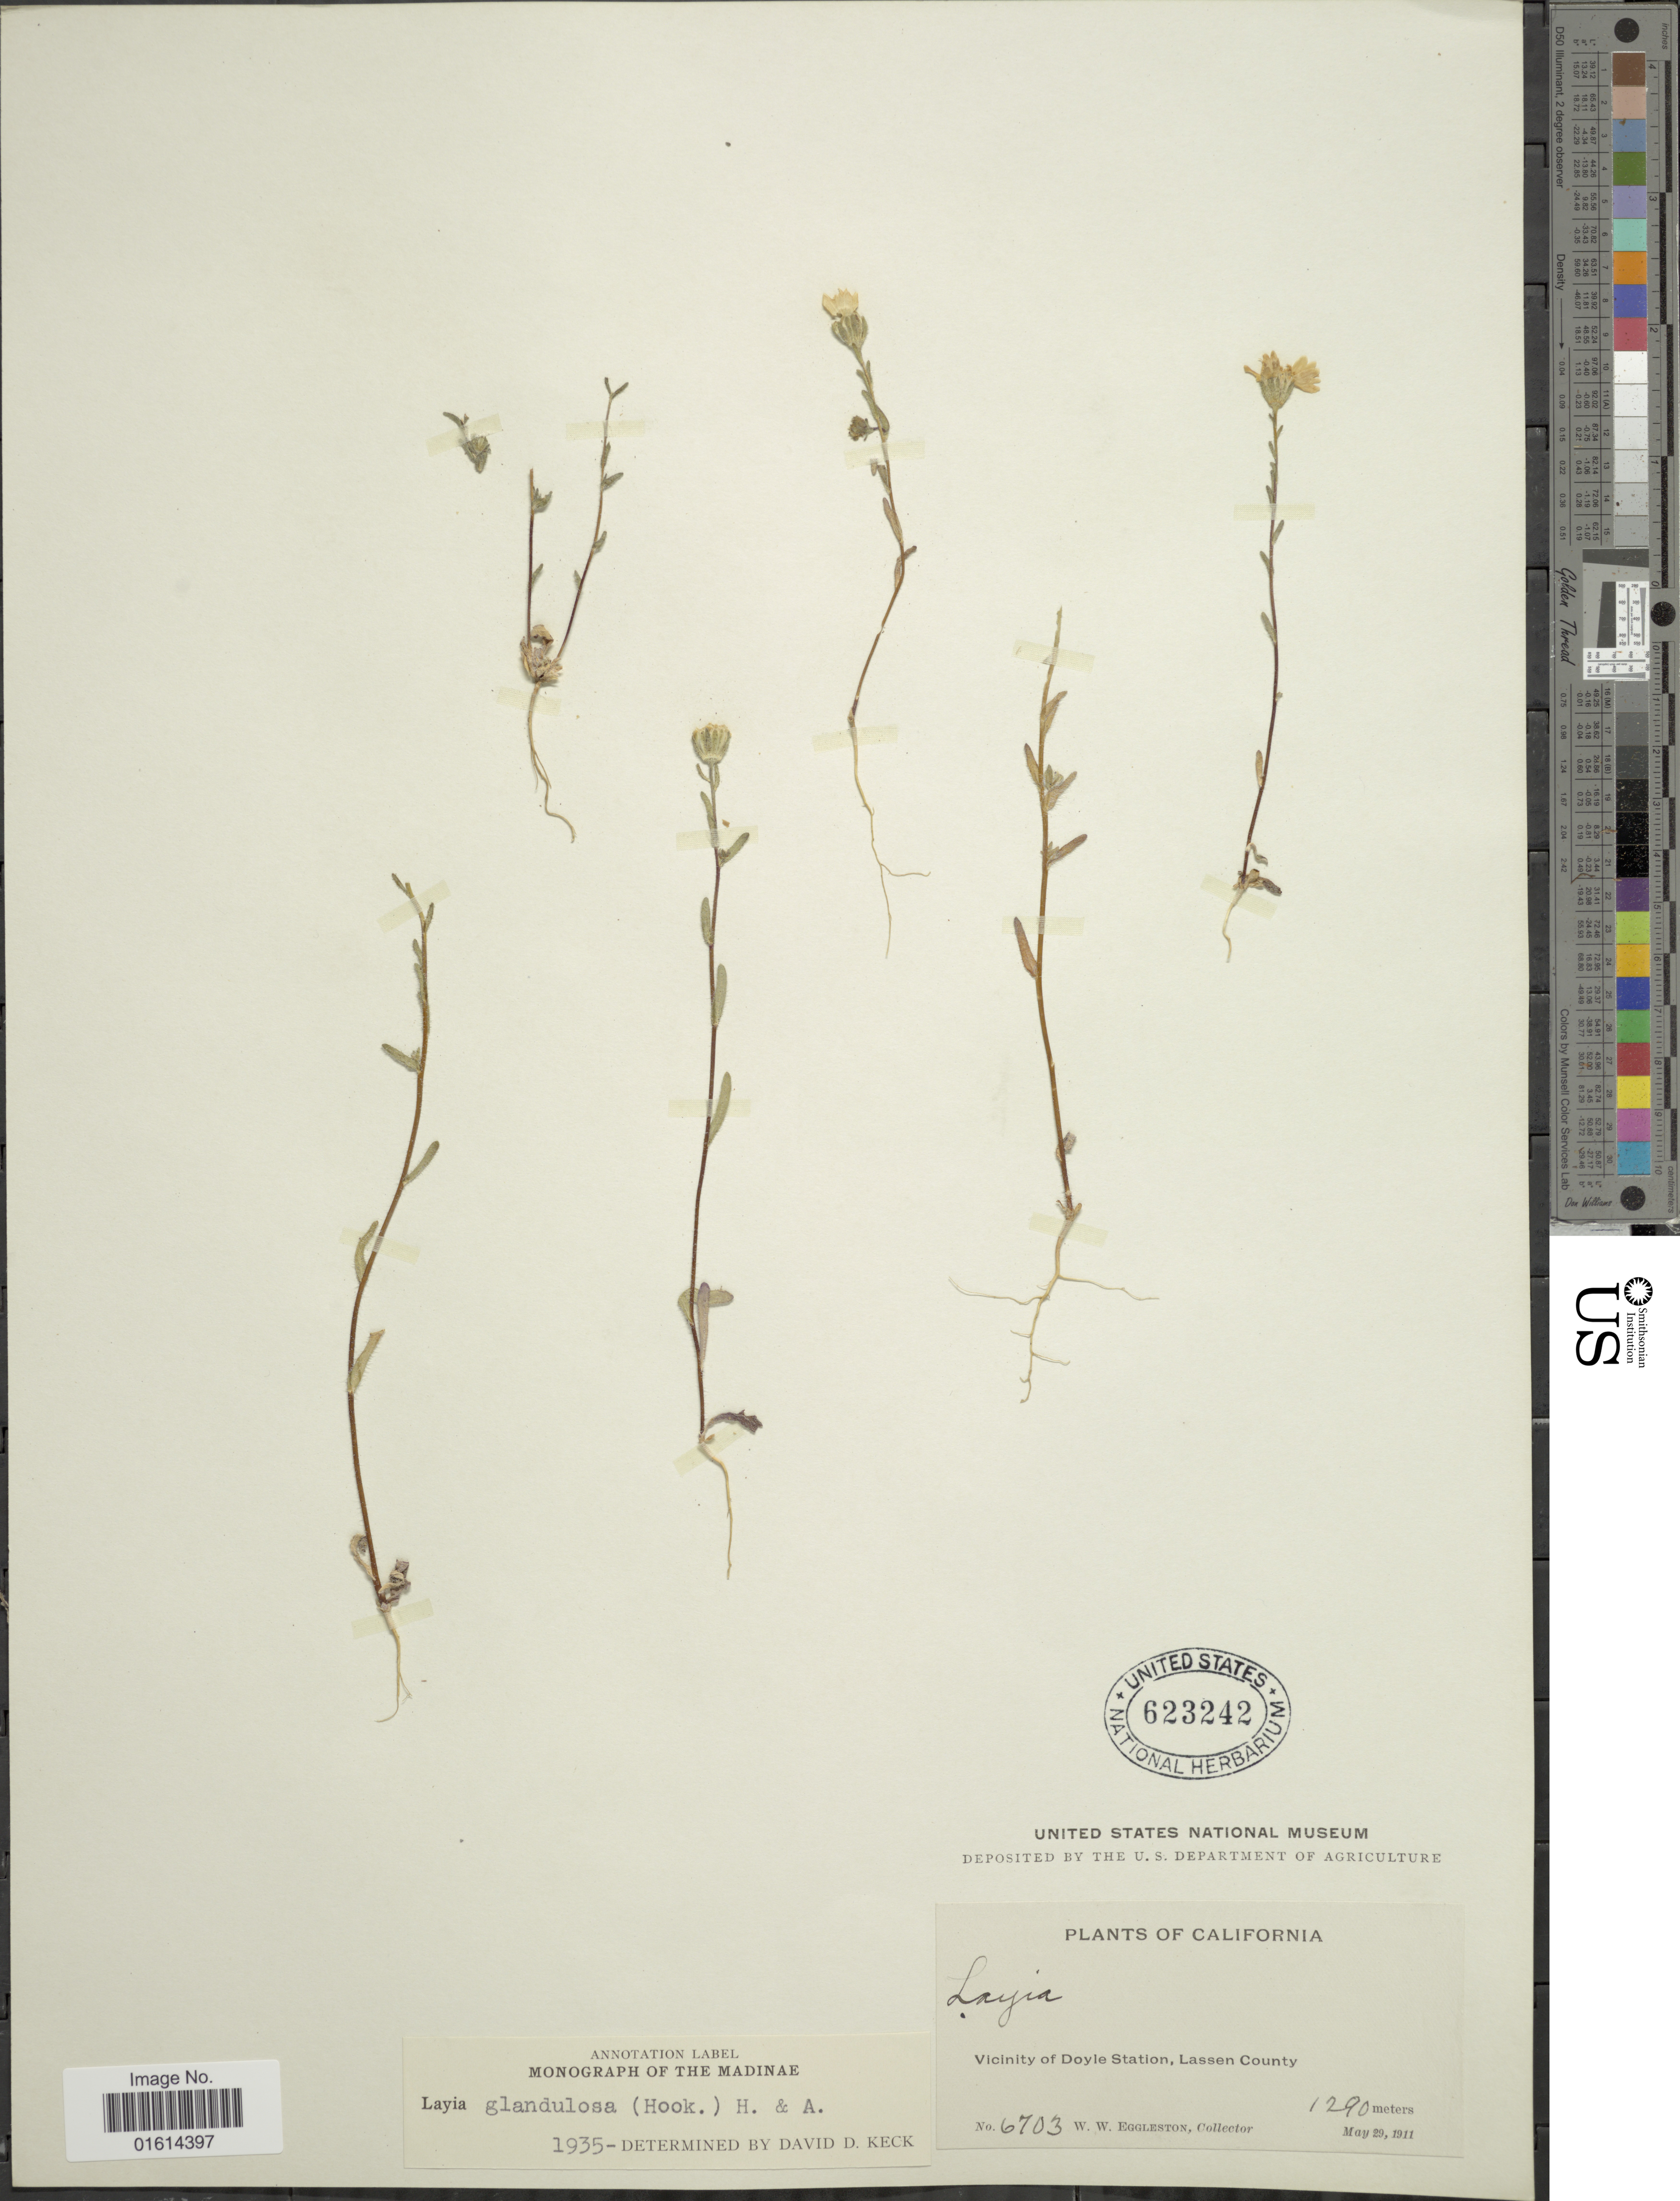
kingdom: Plantae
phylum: Tracheophyta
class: Magnoliopsida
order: Asterales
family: Asteraceae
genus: Layia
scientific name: Layia glandulosa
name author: Hook. & Arn.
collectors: W. W. Eggleston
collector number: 6703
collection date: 1911-05-29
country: United States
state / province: California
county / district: Lassen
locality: Vicinity of Doyle Station, Lassen County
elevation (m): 1290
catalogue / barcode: US 623242